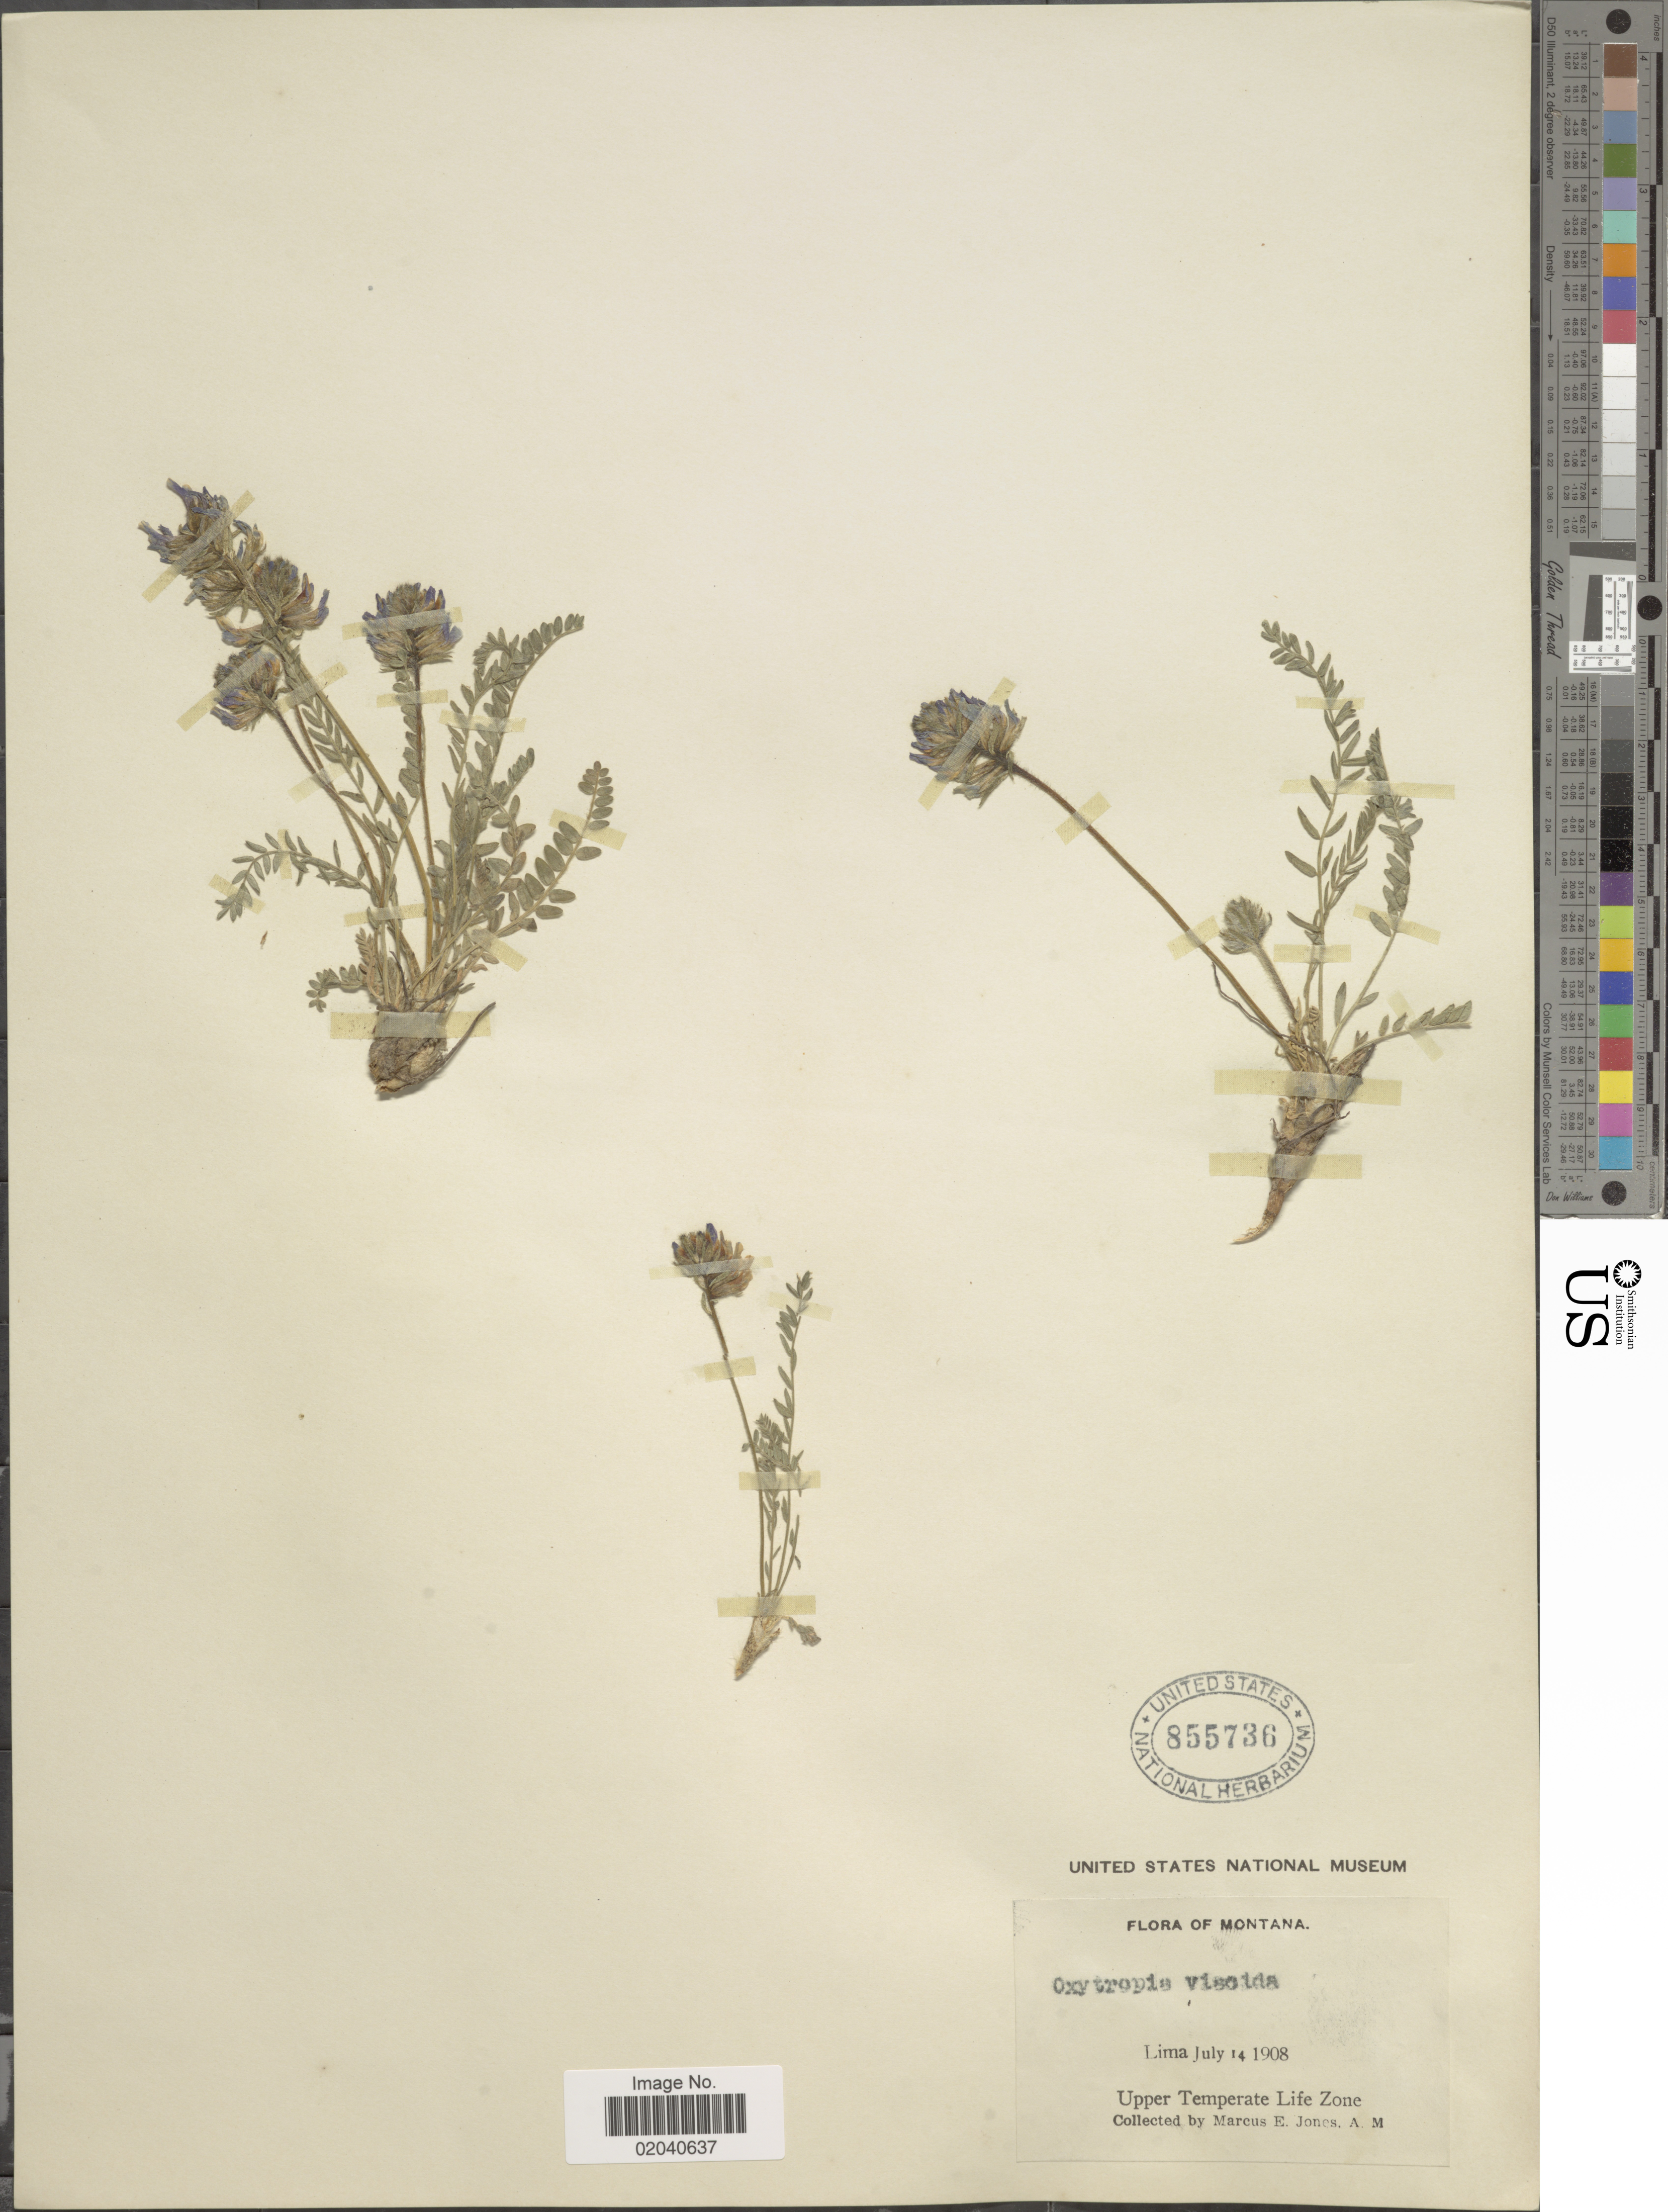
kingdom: Plantae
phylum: Tracheophyta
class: Magnoliopsida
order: Fabales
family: Fabaceae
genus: Oxytropis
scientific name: Oxytropis viscida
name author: Nutt.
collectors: M. E. Jones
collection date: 1908-07-14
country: United States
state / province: Montana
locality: Lima, Upper Temperate Life Zone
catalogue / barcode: US 855736